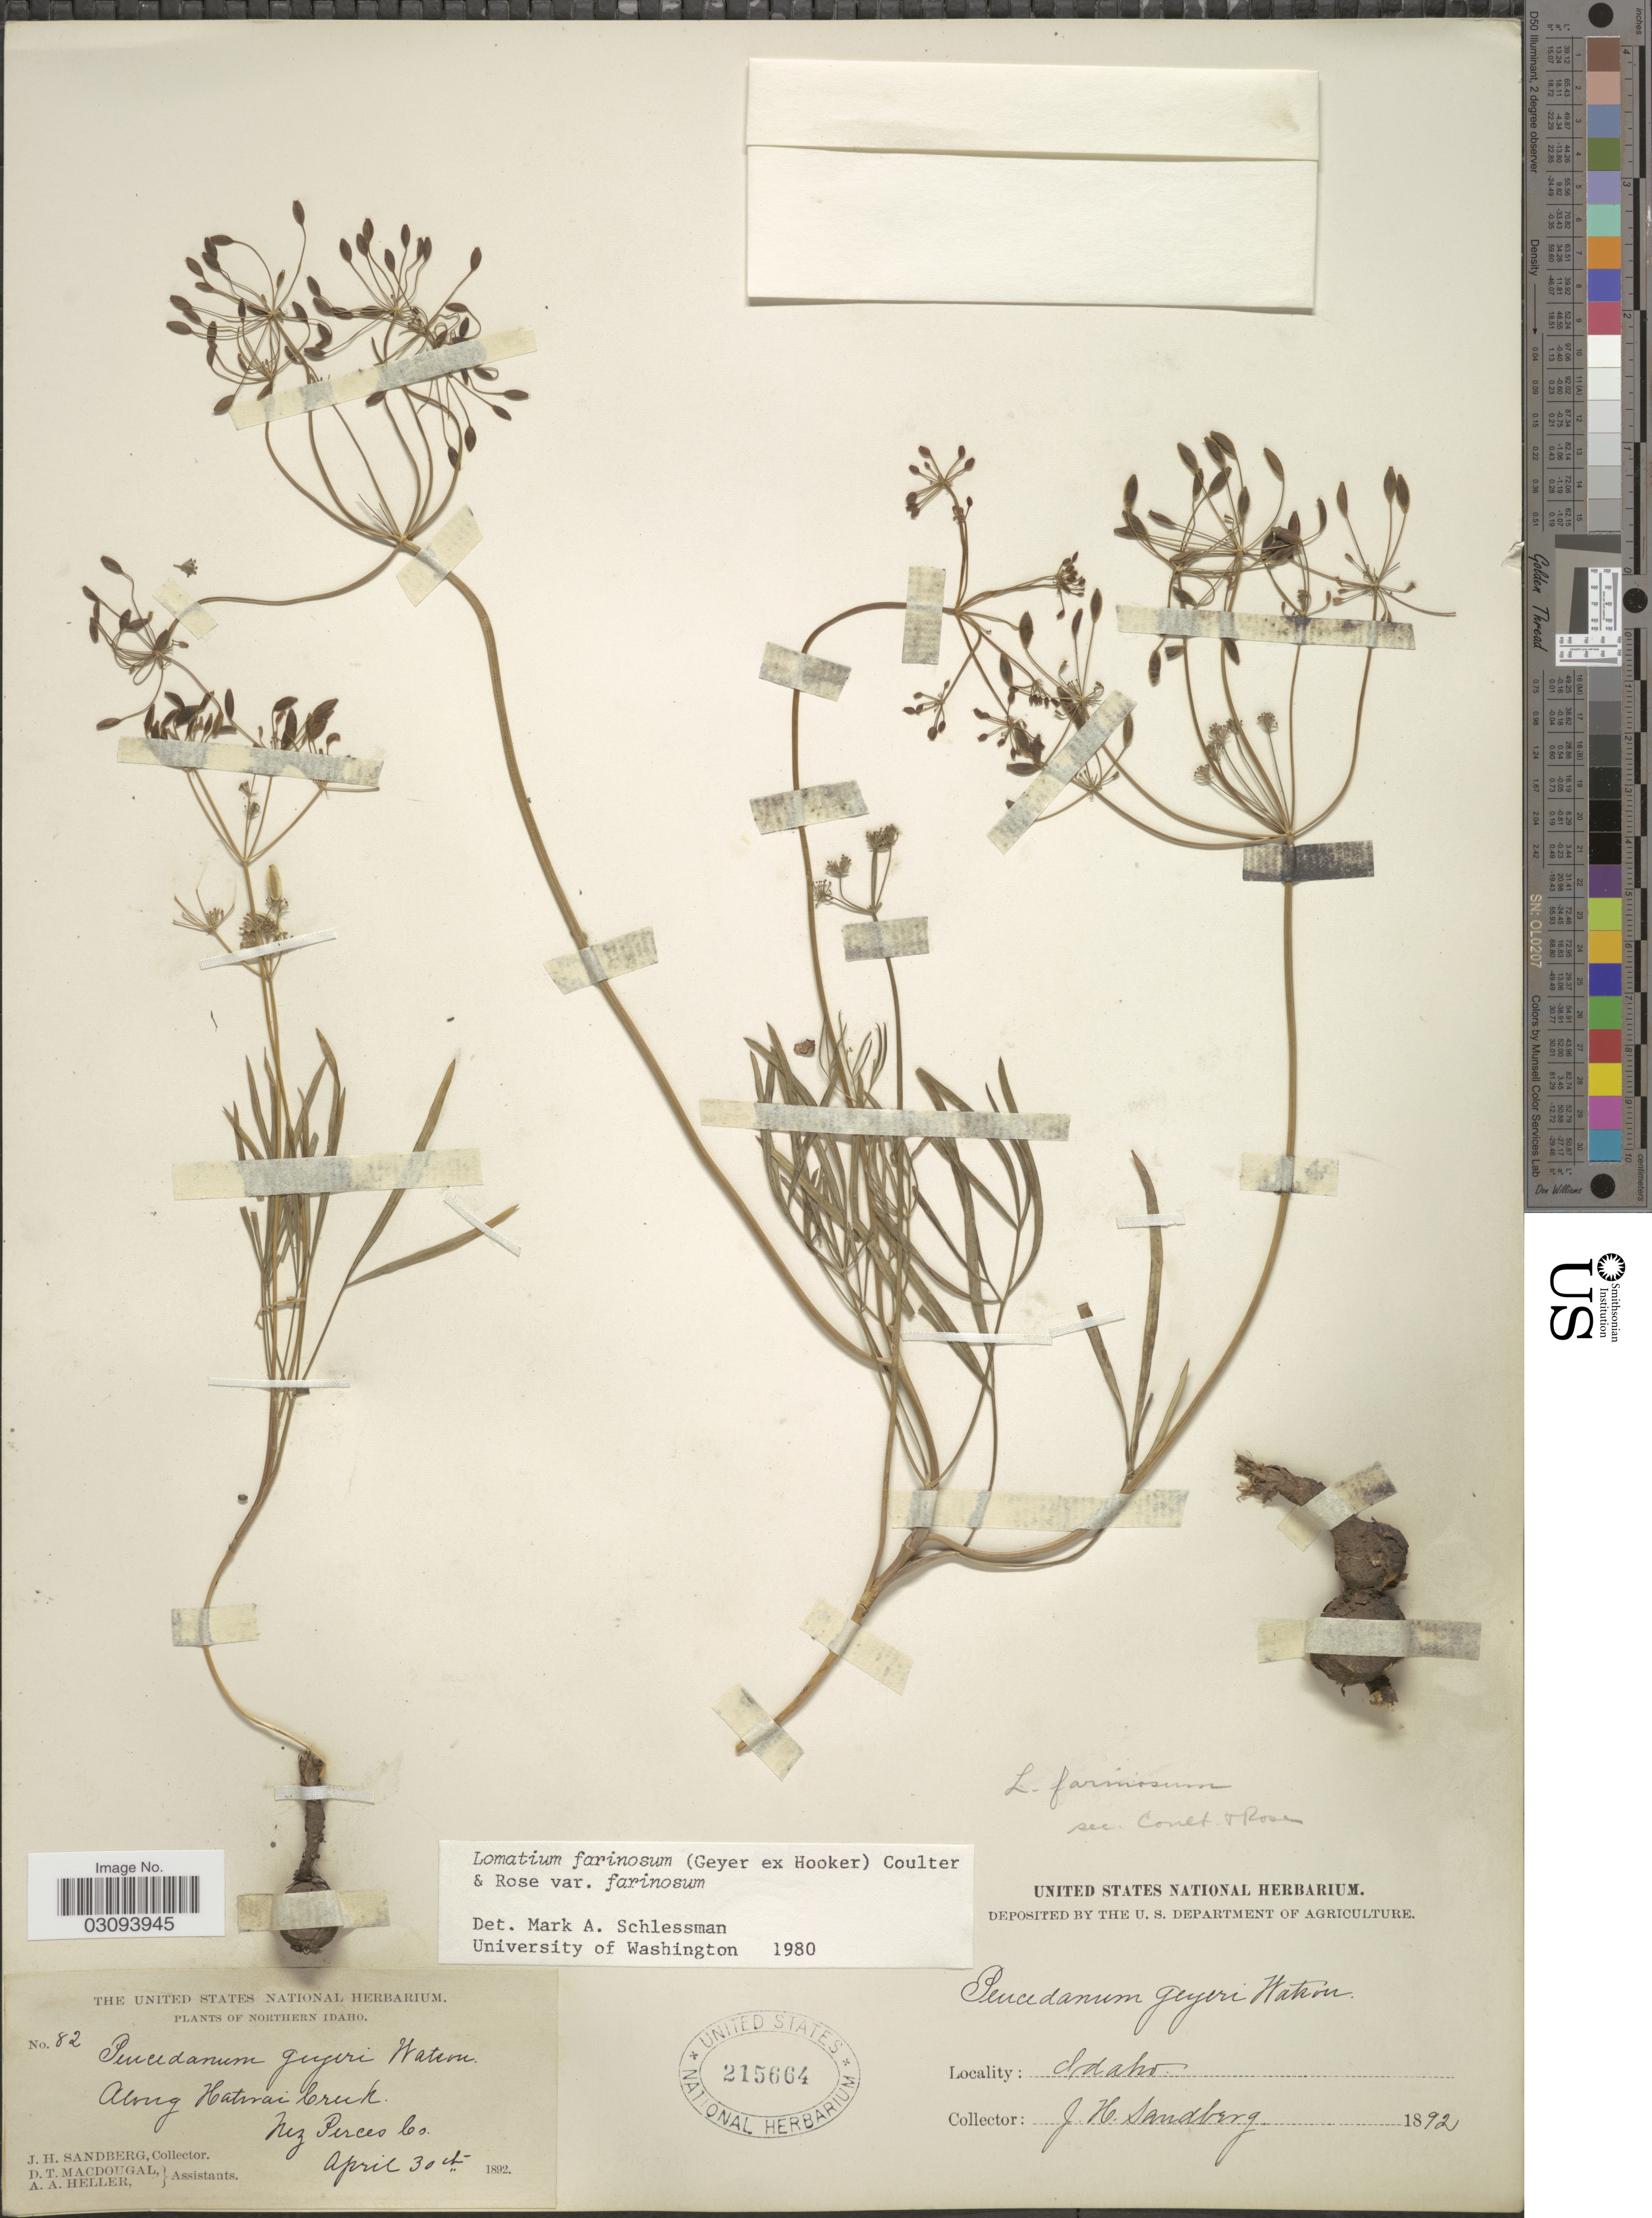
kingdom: Plantae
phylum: Tracheophyta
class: Magnoliopsida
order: Apiales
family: Apiaceae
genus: Lomatium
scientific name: Lomatium farinosum var. farinosum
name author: (Geyer) J.M. Coult. & Rose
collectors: J. H. Sandberg, D. T. MacDougal & A. A. Heller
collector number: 82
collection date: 1892-04-30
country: United States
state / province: Idaho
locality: Northern Idaho. Along Hatwai Creek, Nez Perces Co.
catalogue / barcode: US 215664